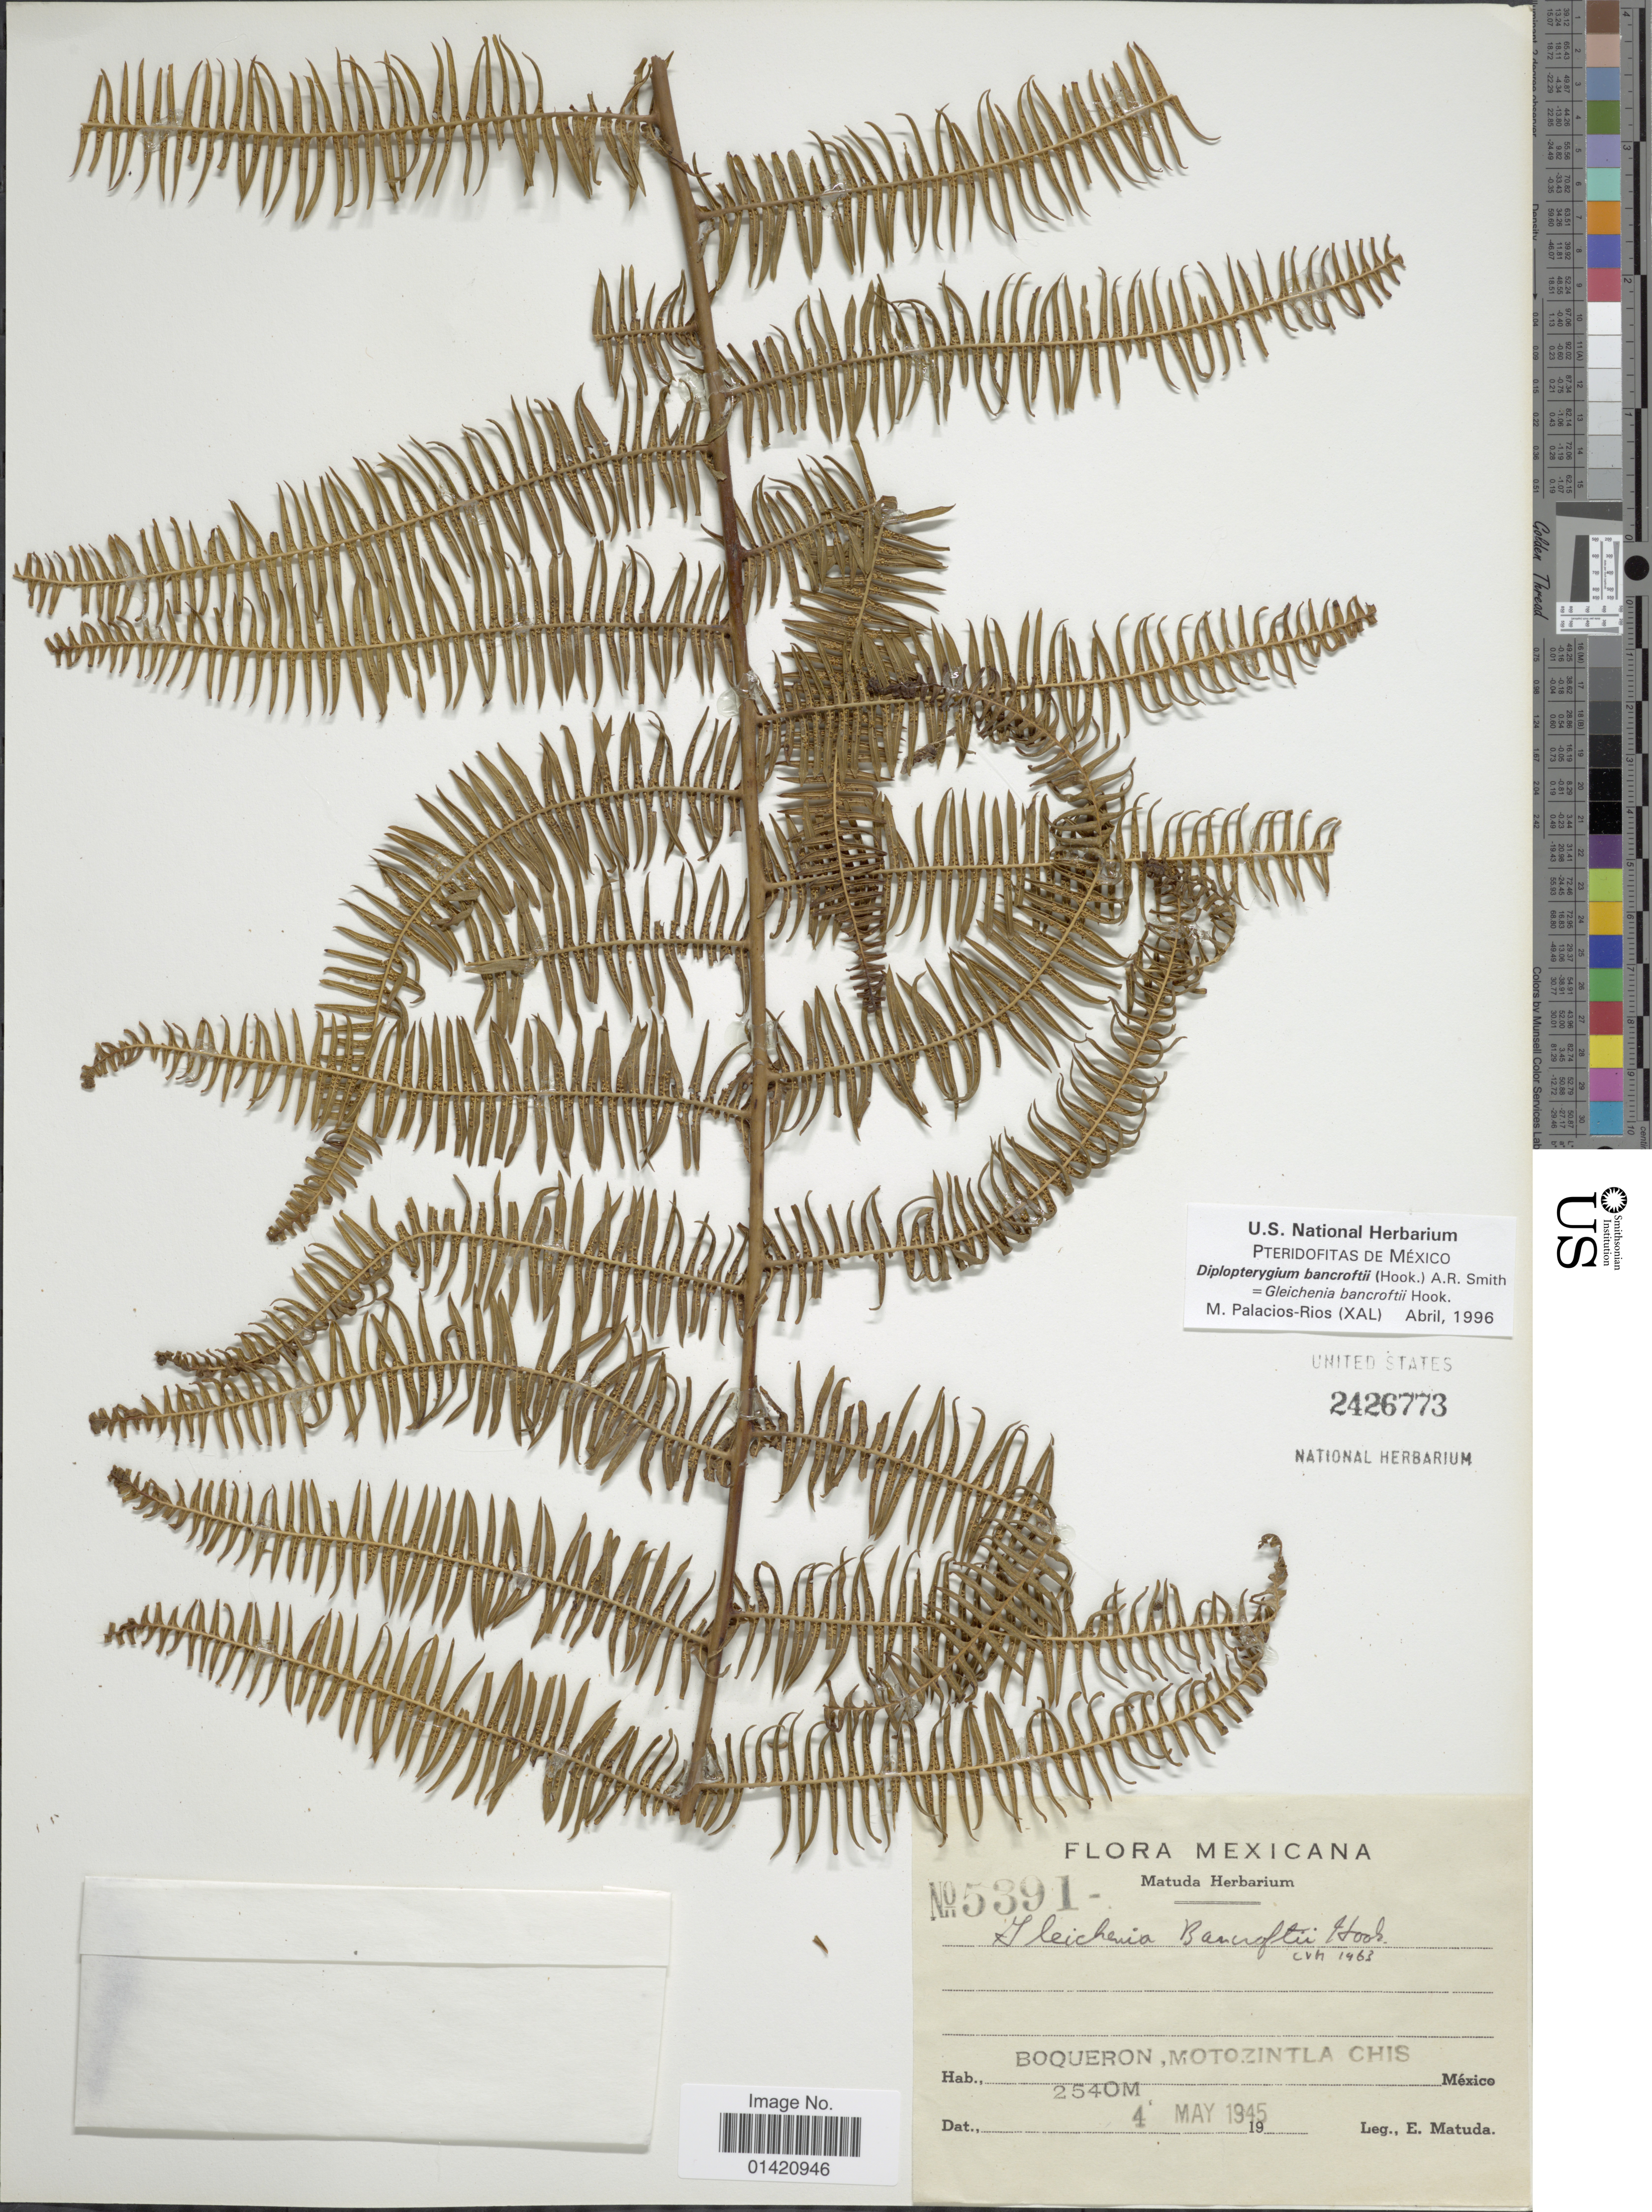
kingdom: Plantae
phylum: Tracheophyta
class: Polypodiopsida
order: Gleicheniales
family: Gleicheniaceae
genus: Diplopterygium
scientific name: Diplopterygium bancroftii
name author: (Hook.) A.R. Sm.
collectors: E. Matuda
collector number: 5391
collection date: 1945-05-04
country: Paraguay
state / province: Boqueron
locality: Boqueron, Motozintla Chis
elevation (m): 2540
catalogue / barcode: US 2426773